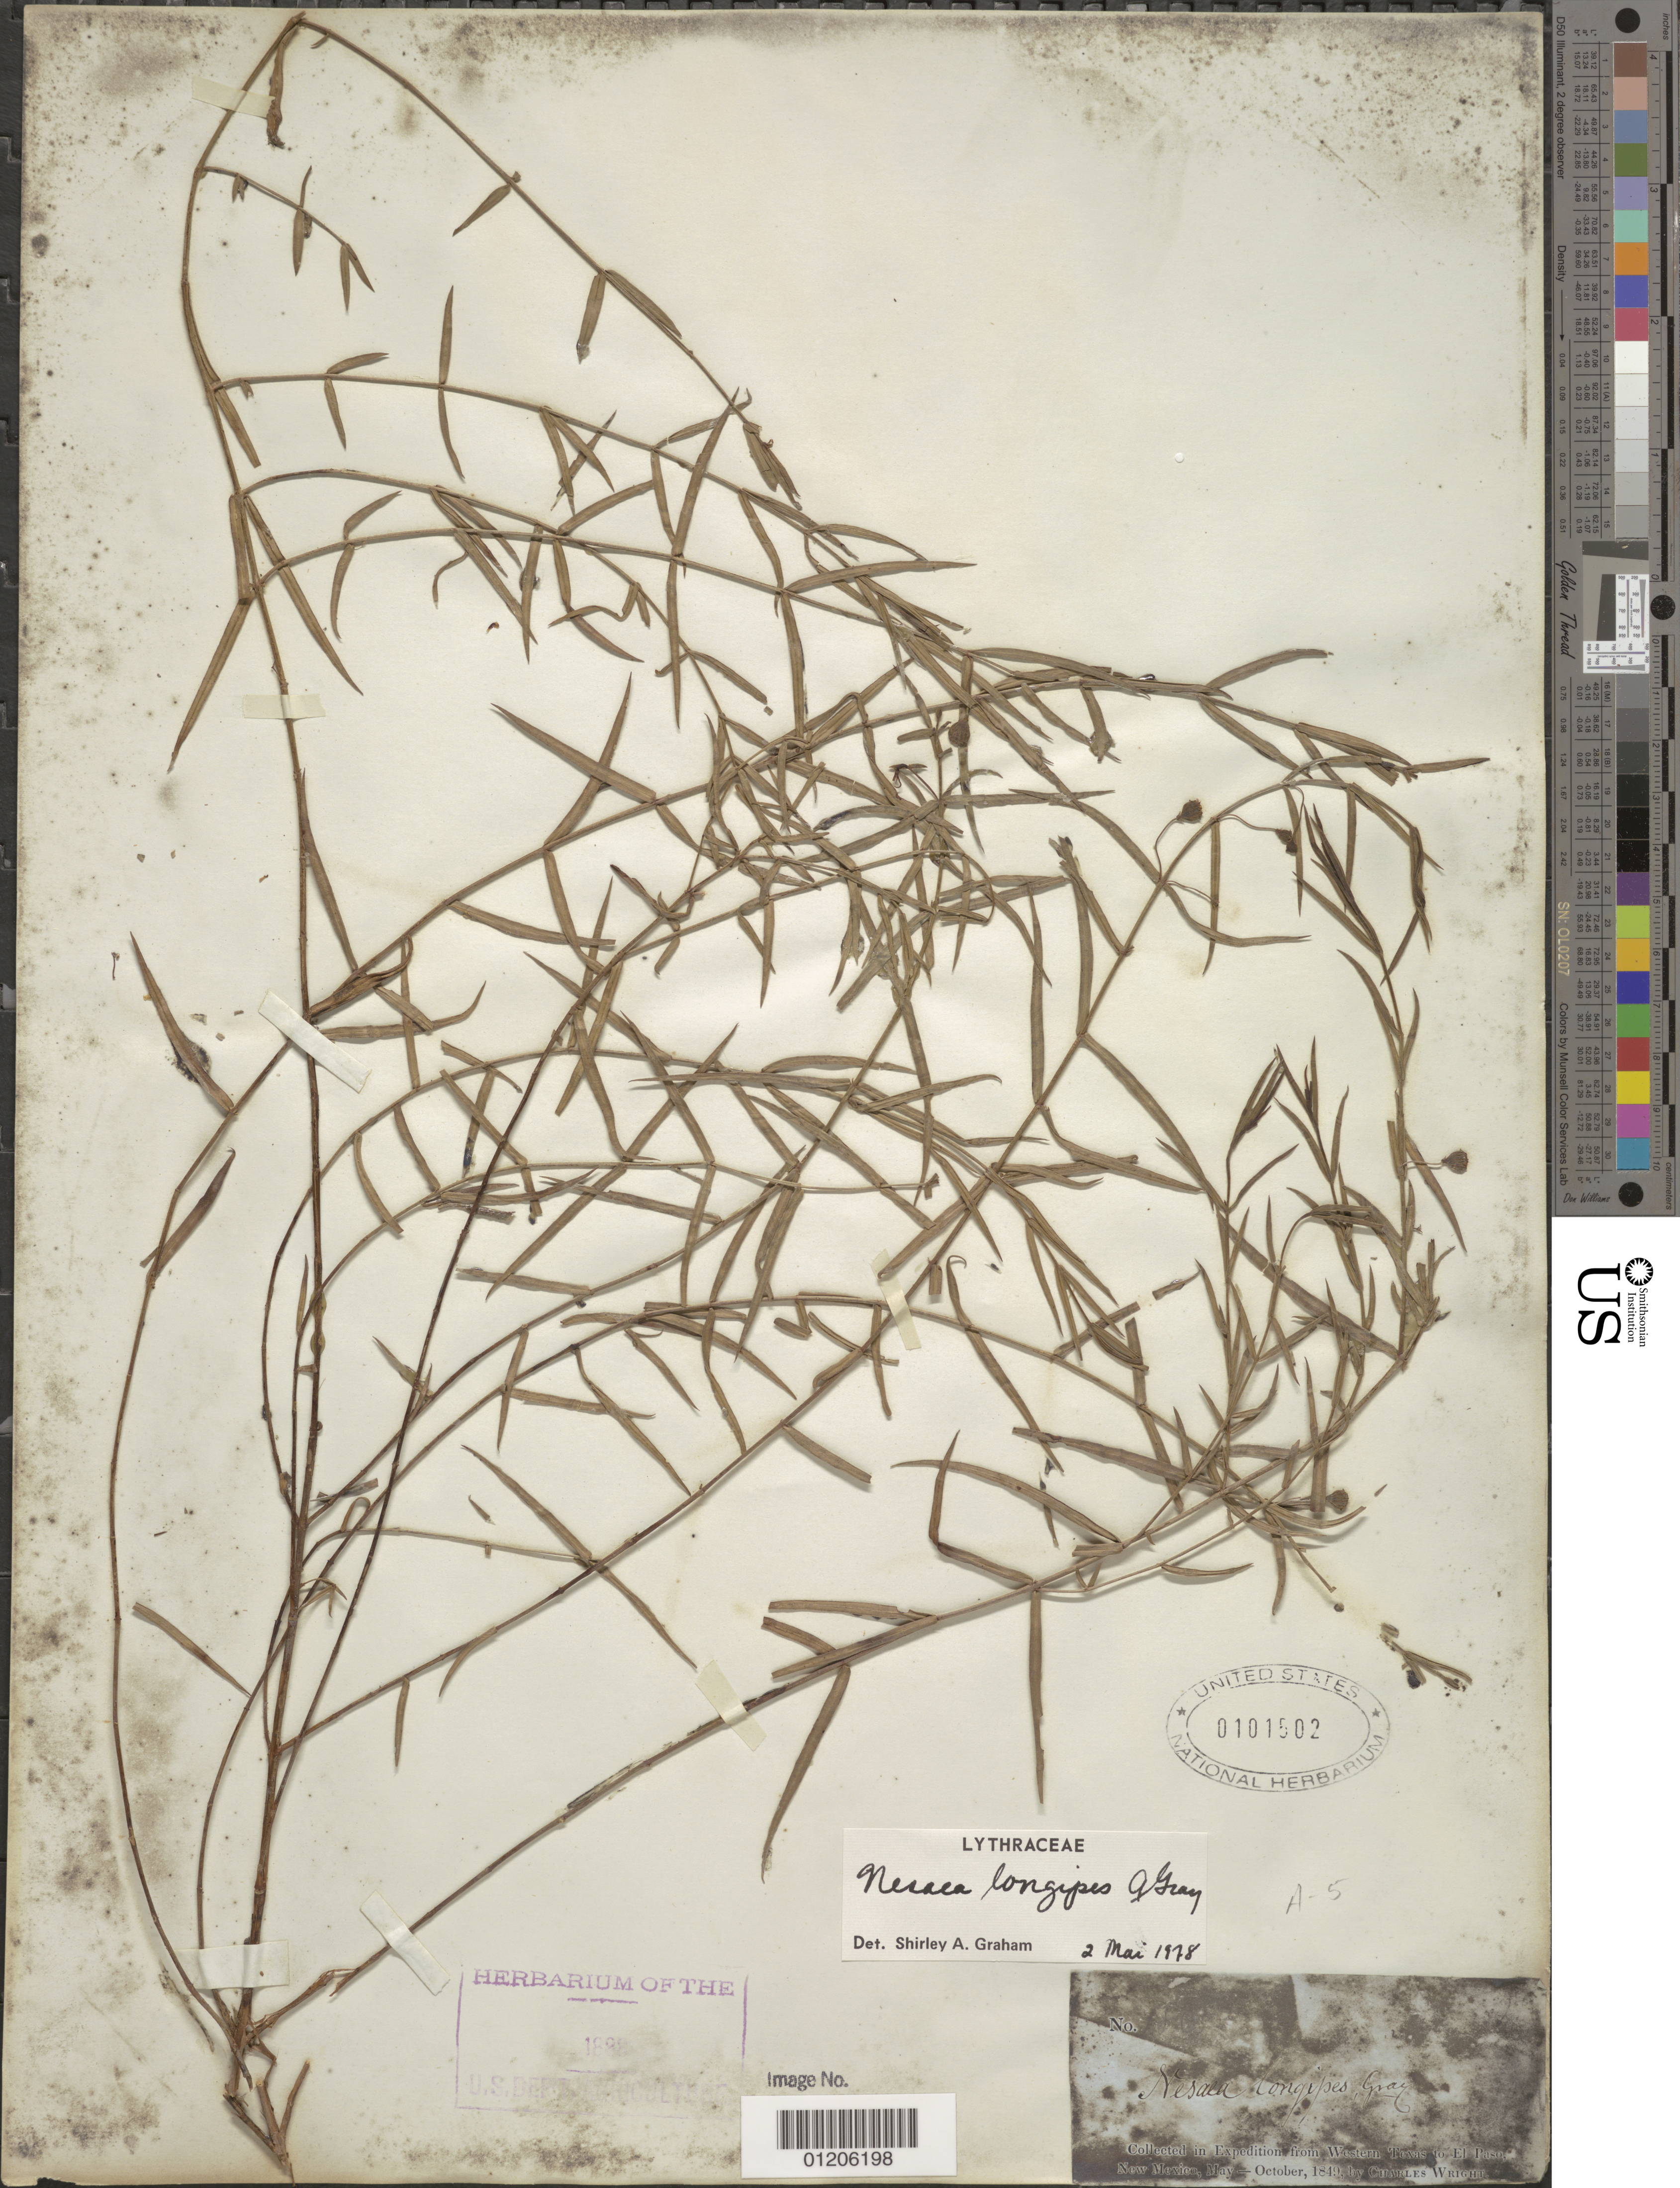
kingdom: Plantae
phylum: Tracheophyta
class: Magnoliopsida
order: Myrtales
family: Lythraceae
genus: Ammannia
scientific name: Ammannia grayi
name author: S.A. Graham & Gandhi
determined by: Strong, Mark T., (BOT), Smithsonian Institution - National Museum of Natural History (UNITED STATES)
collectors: C. Wright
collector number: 186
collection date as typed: May 1849 to -- Oct 1849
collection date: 1849-05/1849-10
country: United States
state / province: New Mexico / Texas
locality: from Western Texas to El Paso, New Mexico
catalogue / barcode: US 101502